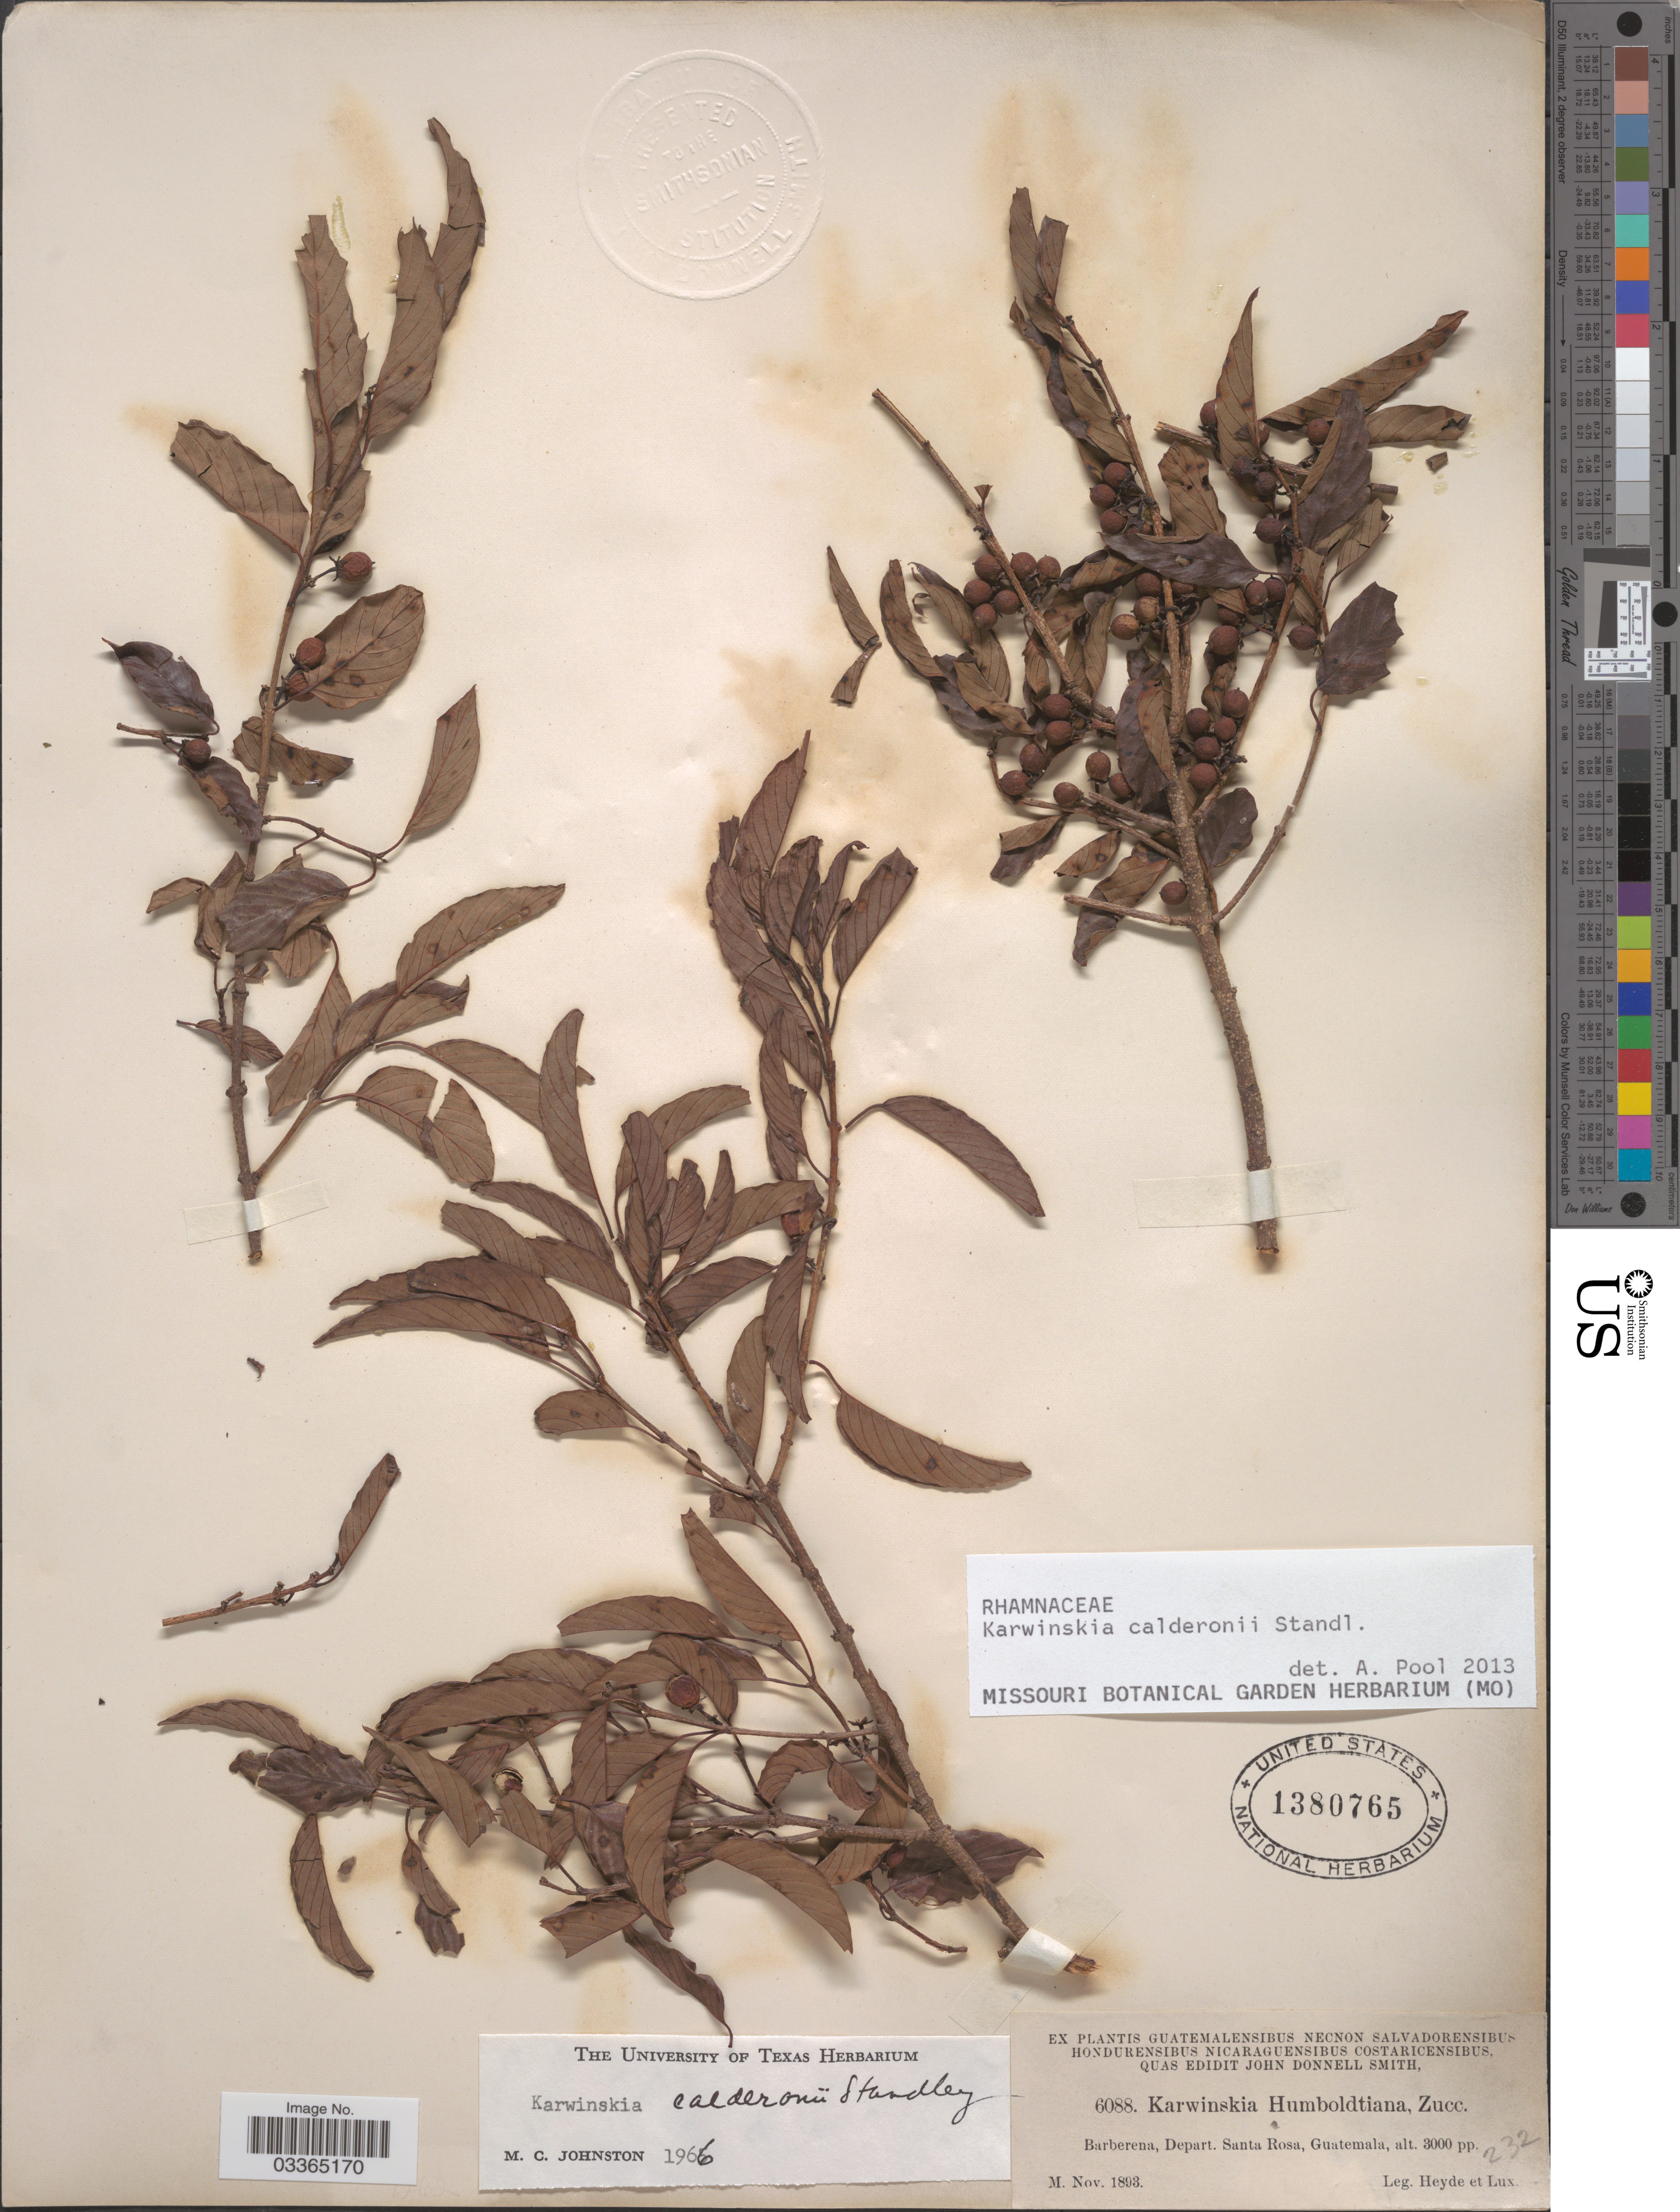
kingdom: Plantae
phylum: Tracheophyta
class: Magnoliopsida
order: Rosales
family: Rhamnaceae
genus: Karwinskia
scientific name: Karwinskia calderonii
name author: Standl.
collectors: Heyde & Lux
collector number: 6088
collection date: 1893-11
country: Guatemala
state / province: Santa Rosa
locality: Barberena, Depart. Santa Rosa.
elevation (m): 914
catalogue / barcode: US 1380765